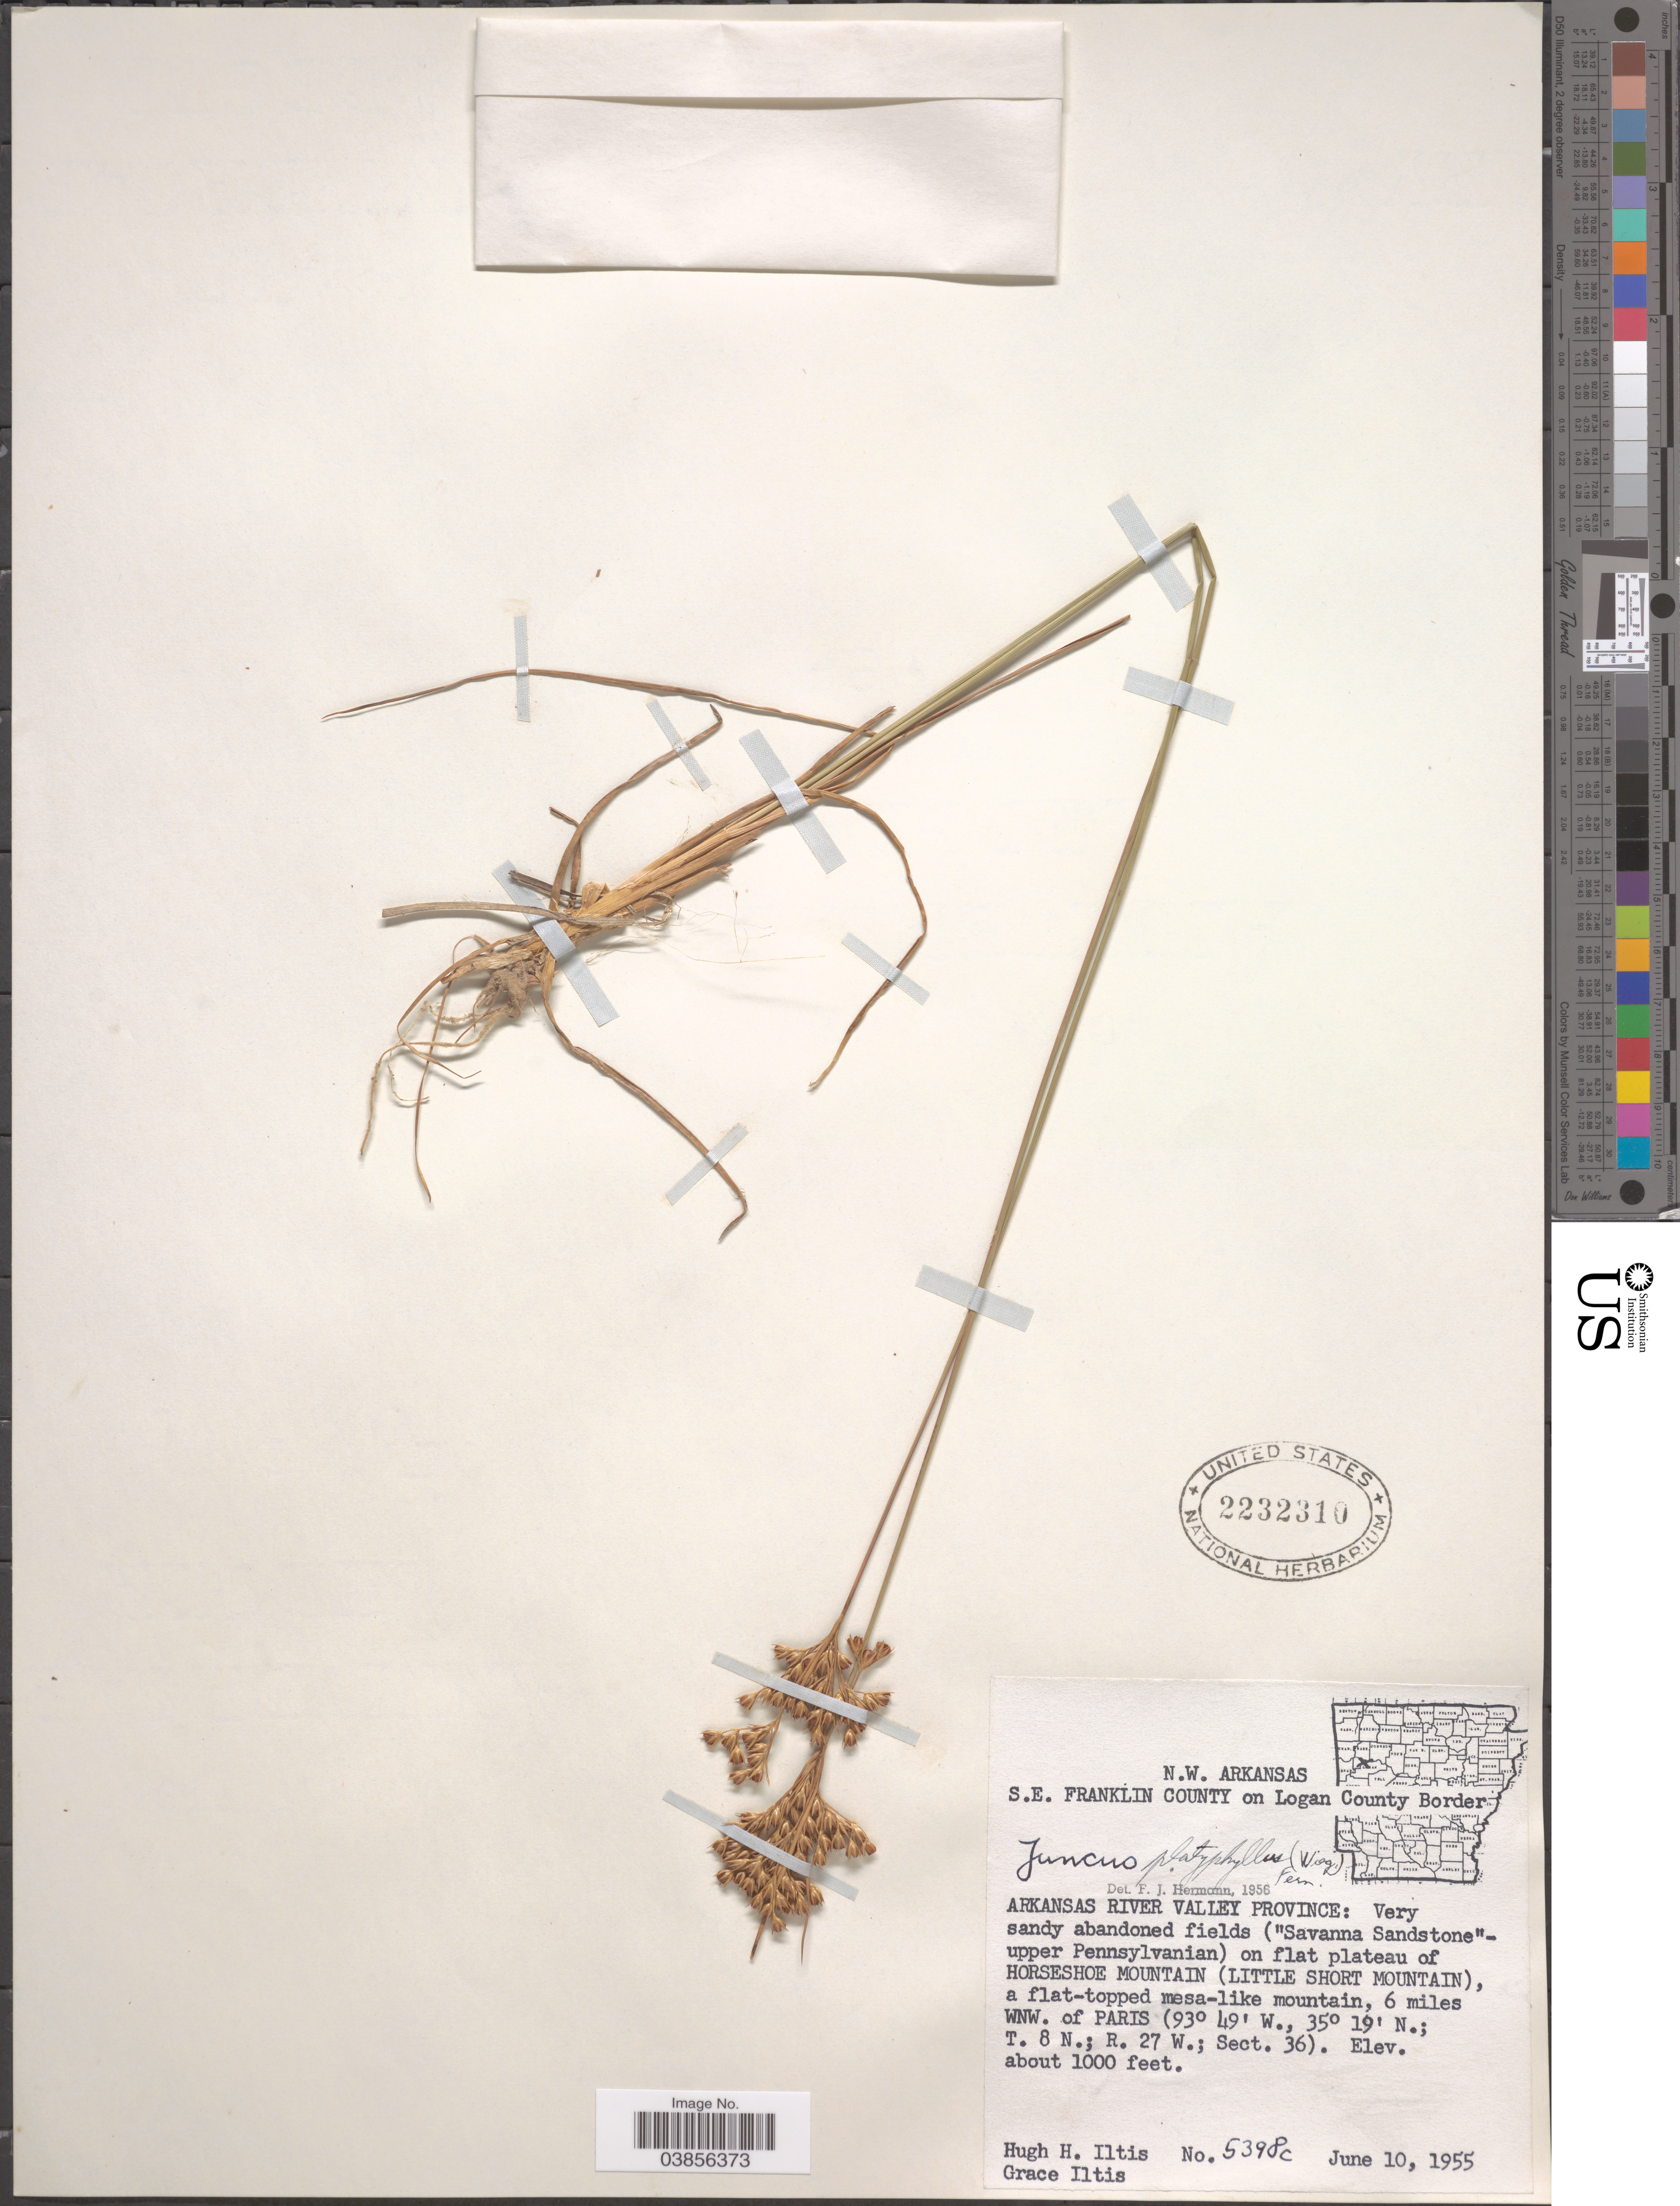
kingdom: Plantae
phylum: Tracheophyta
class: Liliopsida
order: Poales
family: Juncaceae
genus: Juncus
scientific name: Juncus platyphyllus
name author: (Wiegand) Fernald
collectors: H. H. Iltis & G. Iltis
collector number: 5398c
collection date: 1955-06-10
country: United States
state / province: Arkansas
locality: N.W. Arkansas. S.E. Franklin County on Logan County Border. Arkansas River Valley Province (upper Pennsylvanian) on flat plateau of Horseshoe Mountain (Little Short Mountain), 6 miles WNW. of Paris. (T. 8 N.; R. 27 W.;Sect. 36).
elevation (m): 305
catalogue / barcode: US 2232310